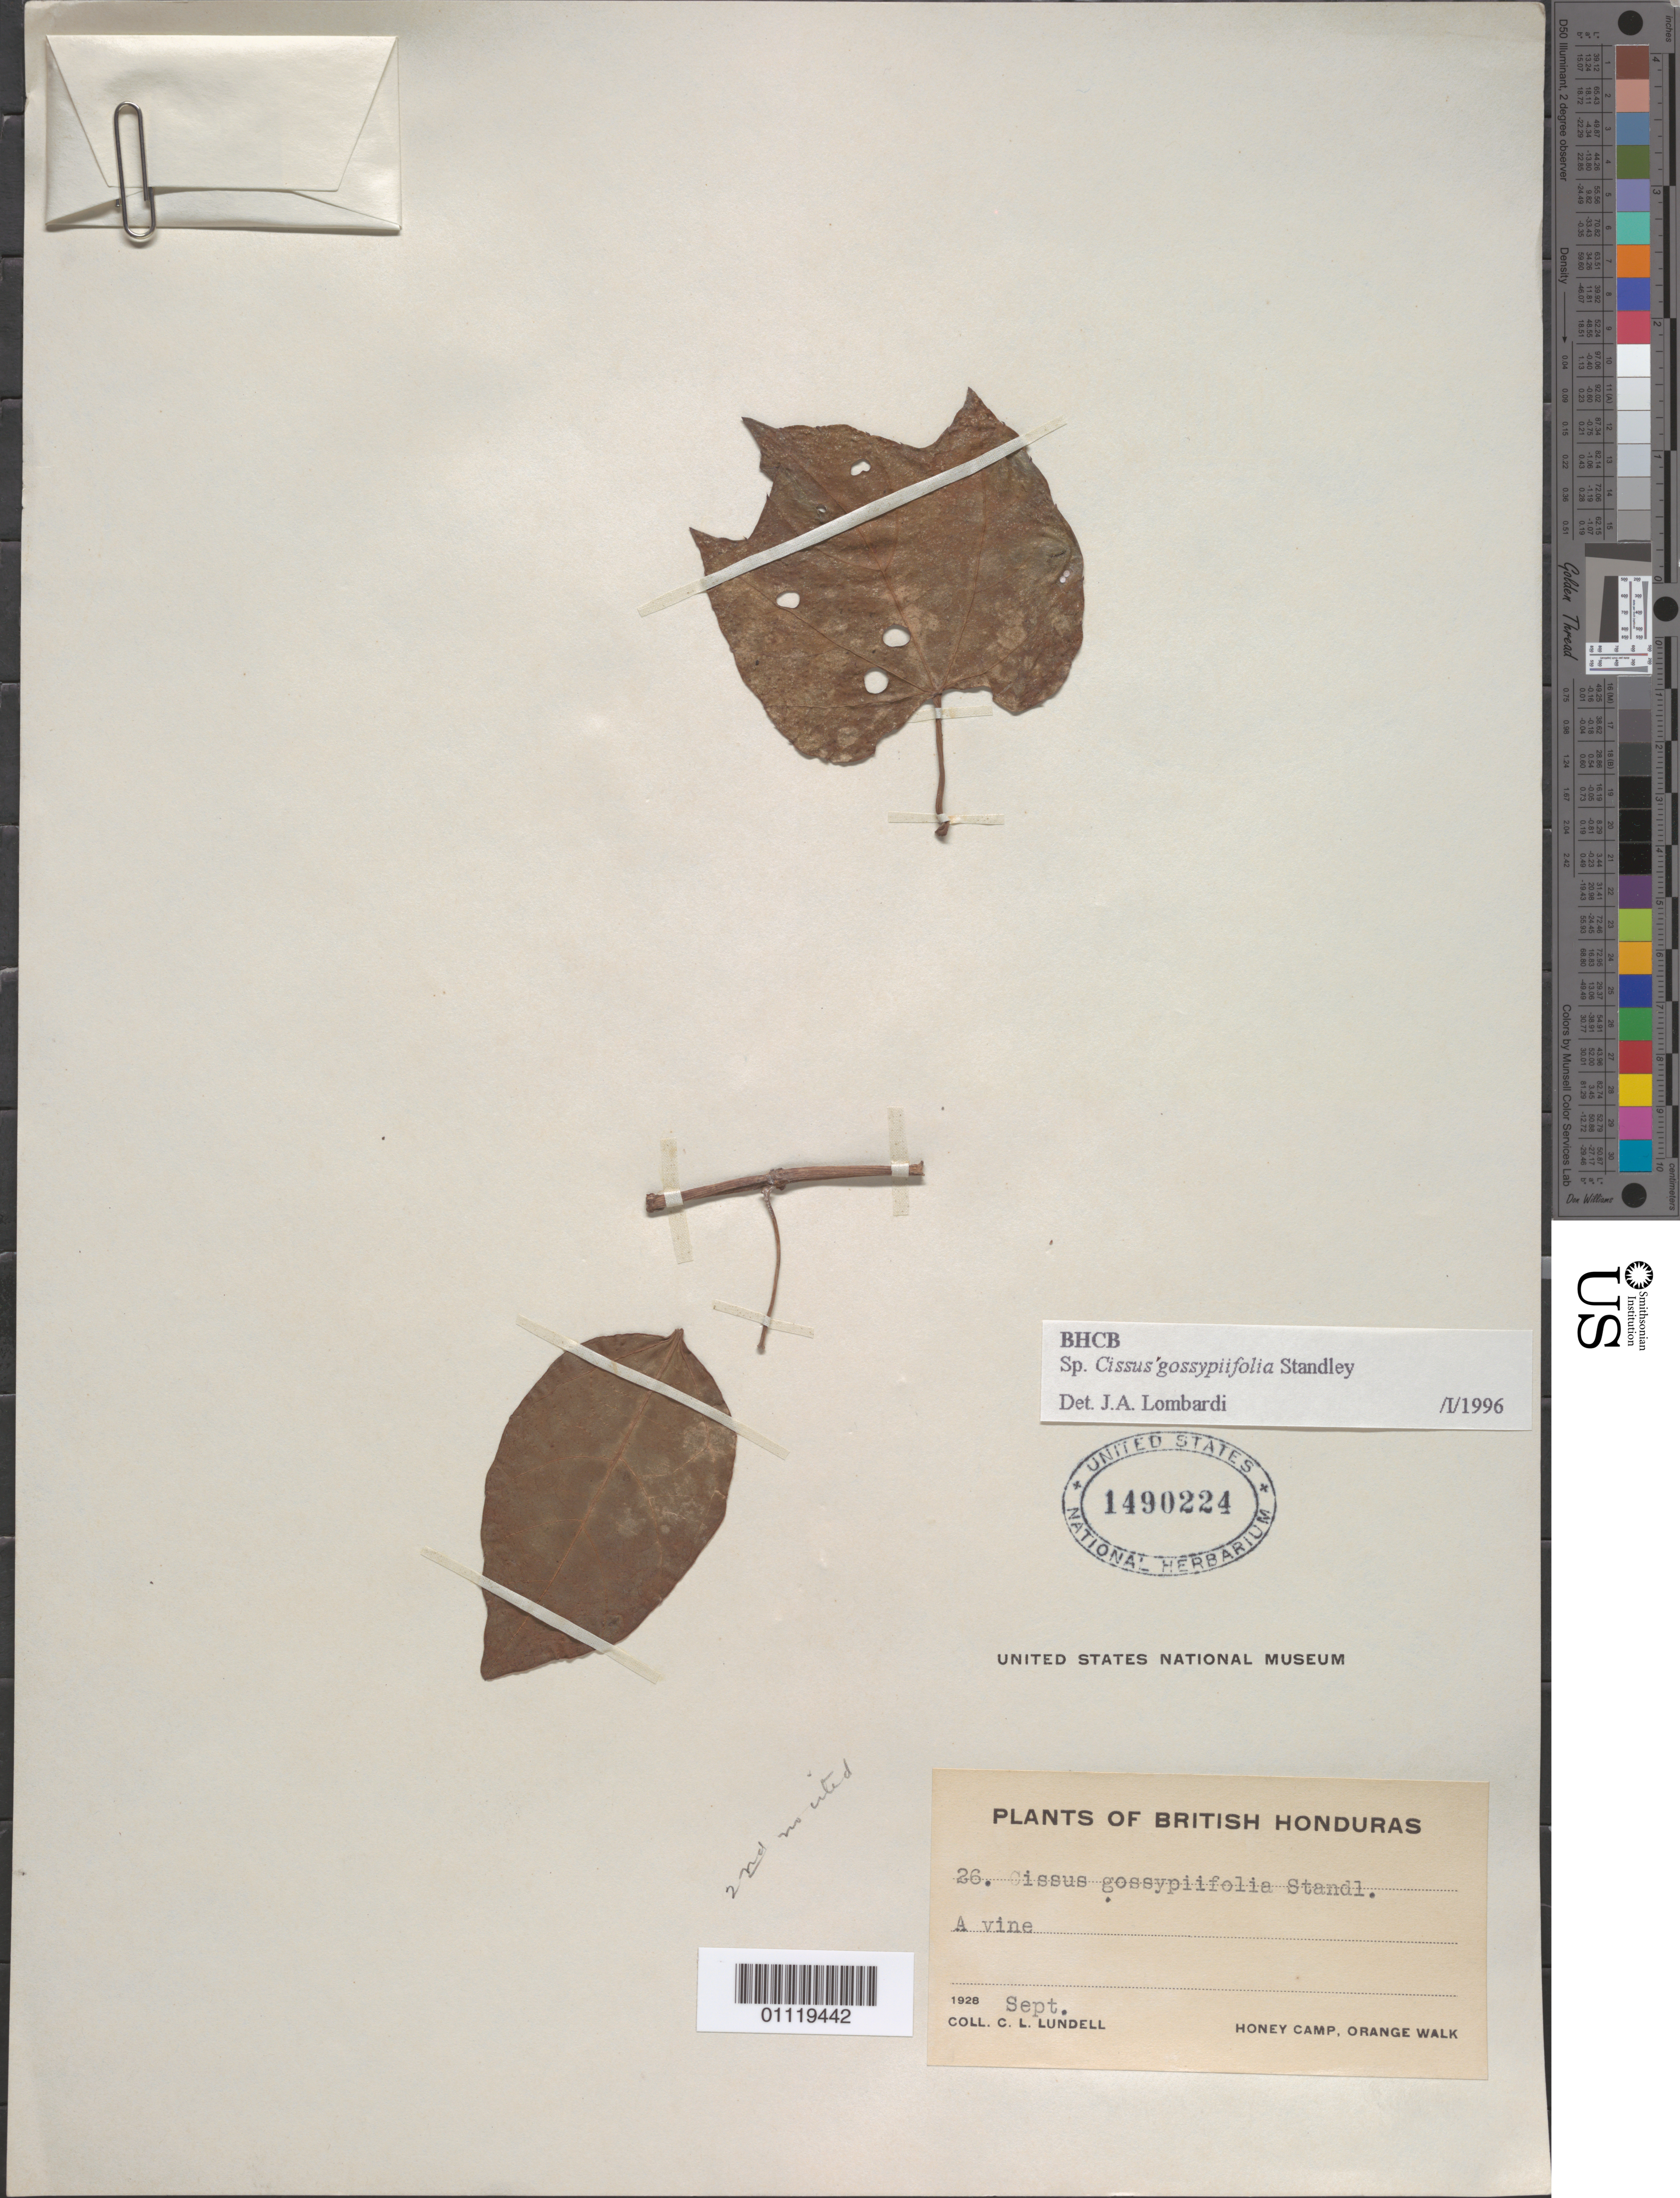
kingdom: Plantae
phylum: Tracheophyta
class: Magnoliopsida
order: Vitales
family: Vitaceae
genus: Cissus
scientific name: Cissus gossypiifolia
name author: Standl.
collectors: C. L. Lundell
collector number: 26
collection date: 1928-09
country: Belize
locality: Honey Camp. Orange Walk.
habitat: Vine.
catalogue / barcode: US 1490224